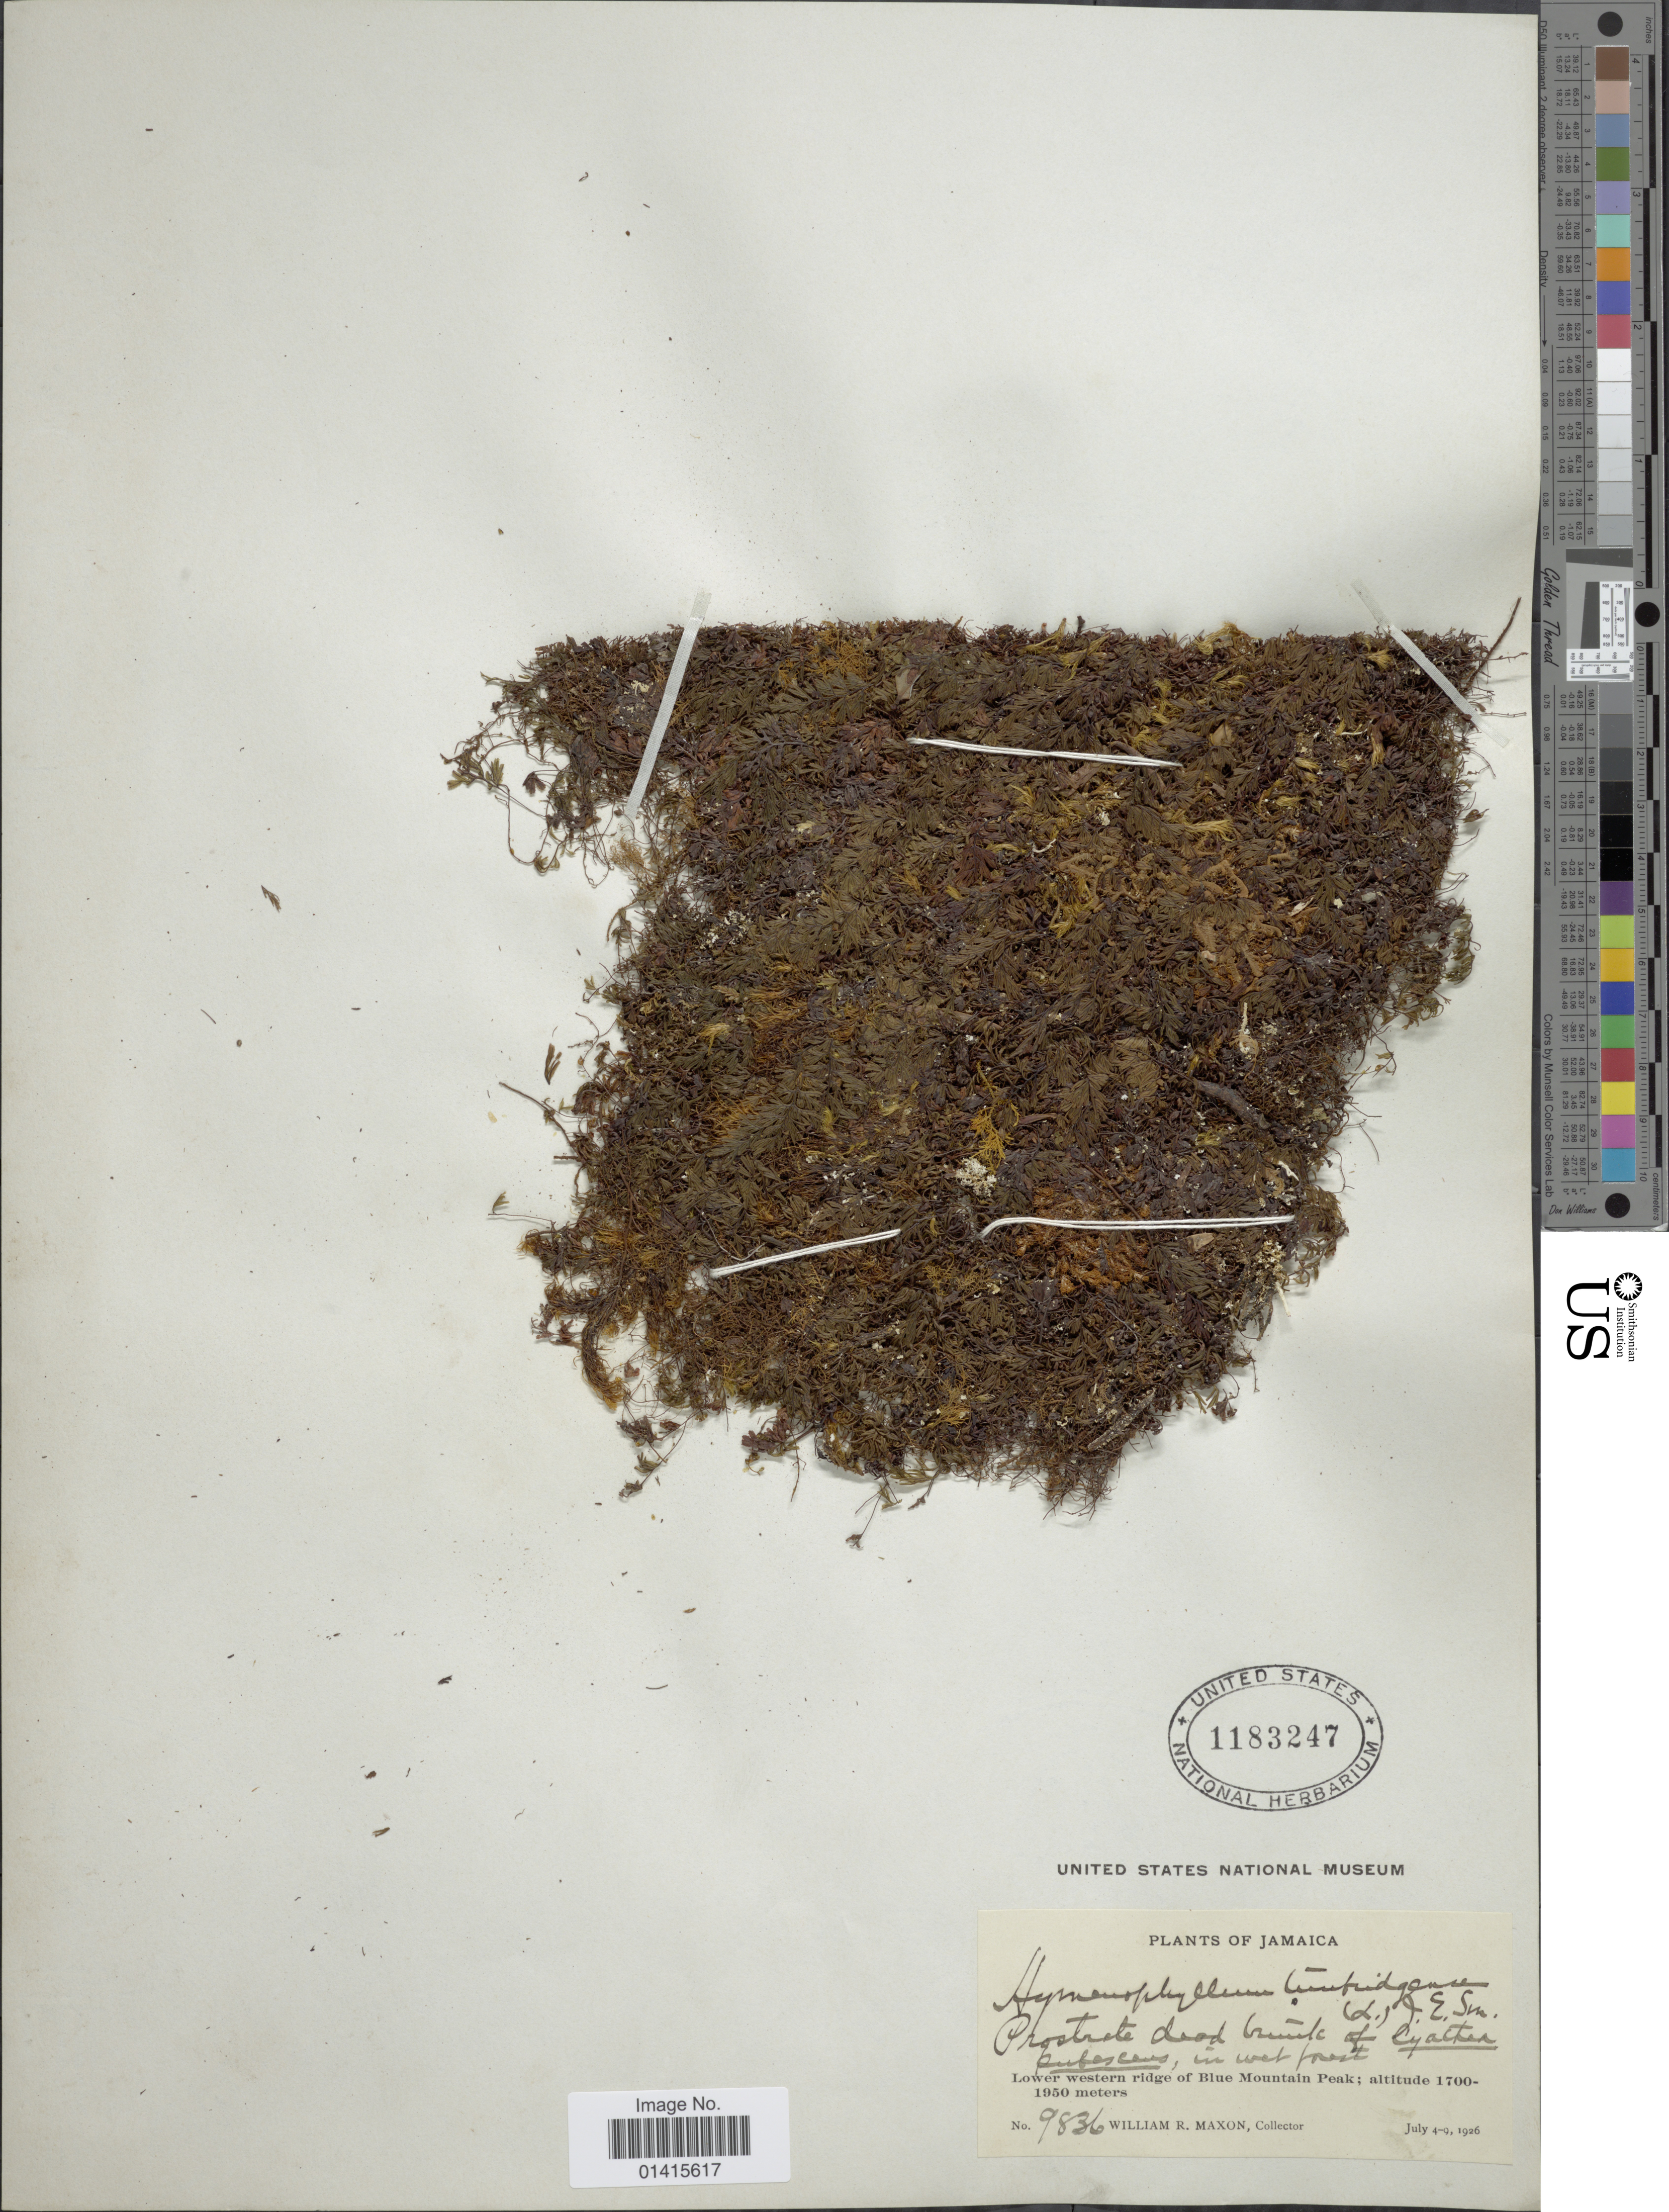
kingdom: Plantae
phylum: Tracheophyta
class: Polypodiopsida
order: Hymenophyllales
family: Hymenophyllaceae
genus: Hymenophyllum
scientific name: Hymenophyllum tunbrigense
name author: (L.) Small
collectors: W. R. Maxon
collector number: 9836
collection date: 1926-07-04/1926-07-09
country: Jamaica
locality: Lower western ridge of Blue Mountain Peak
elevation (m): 1700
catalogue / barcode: US 1183247